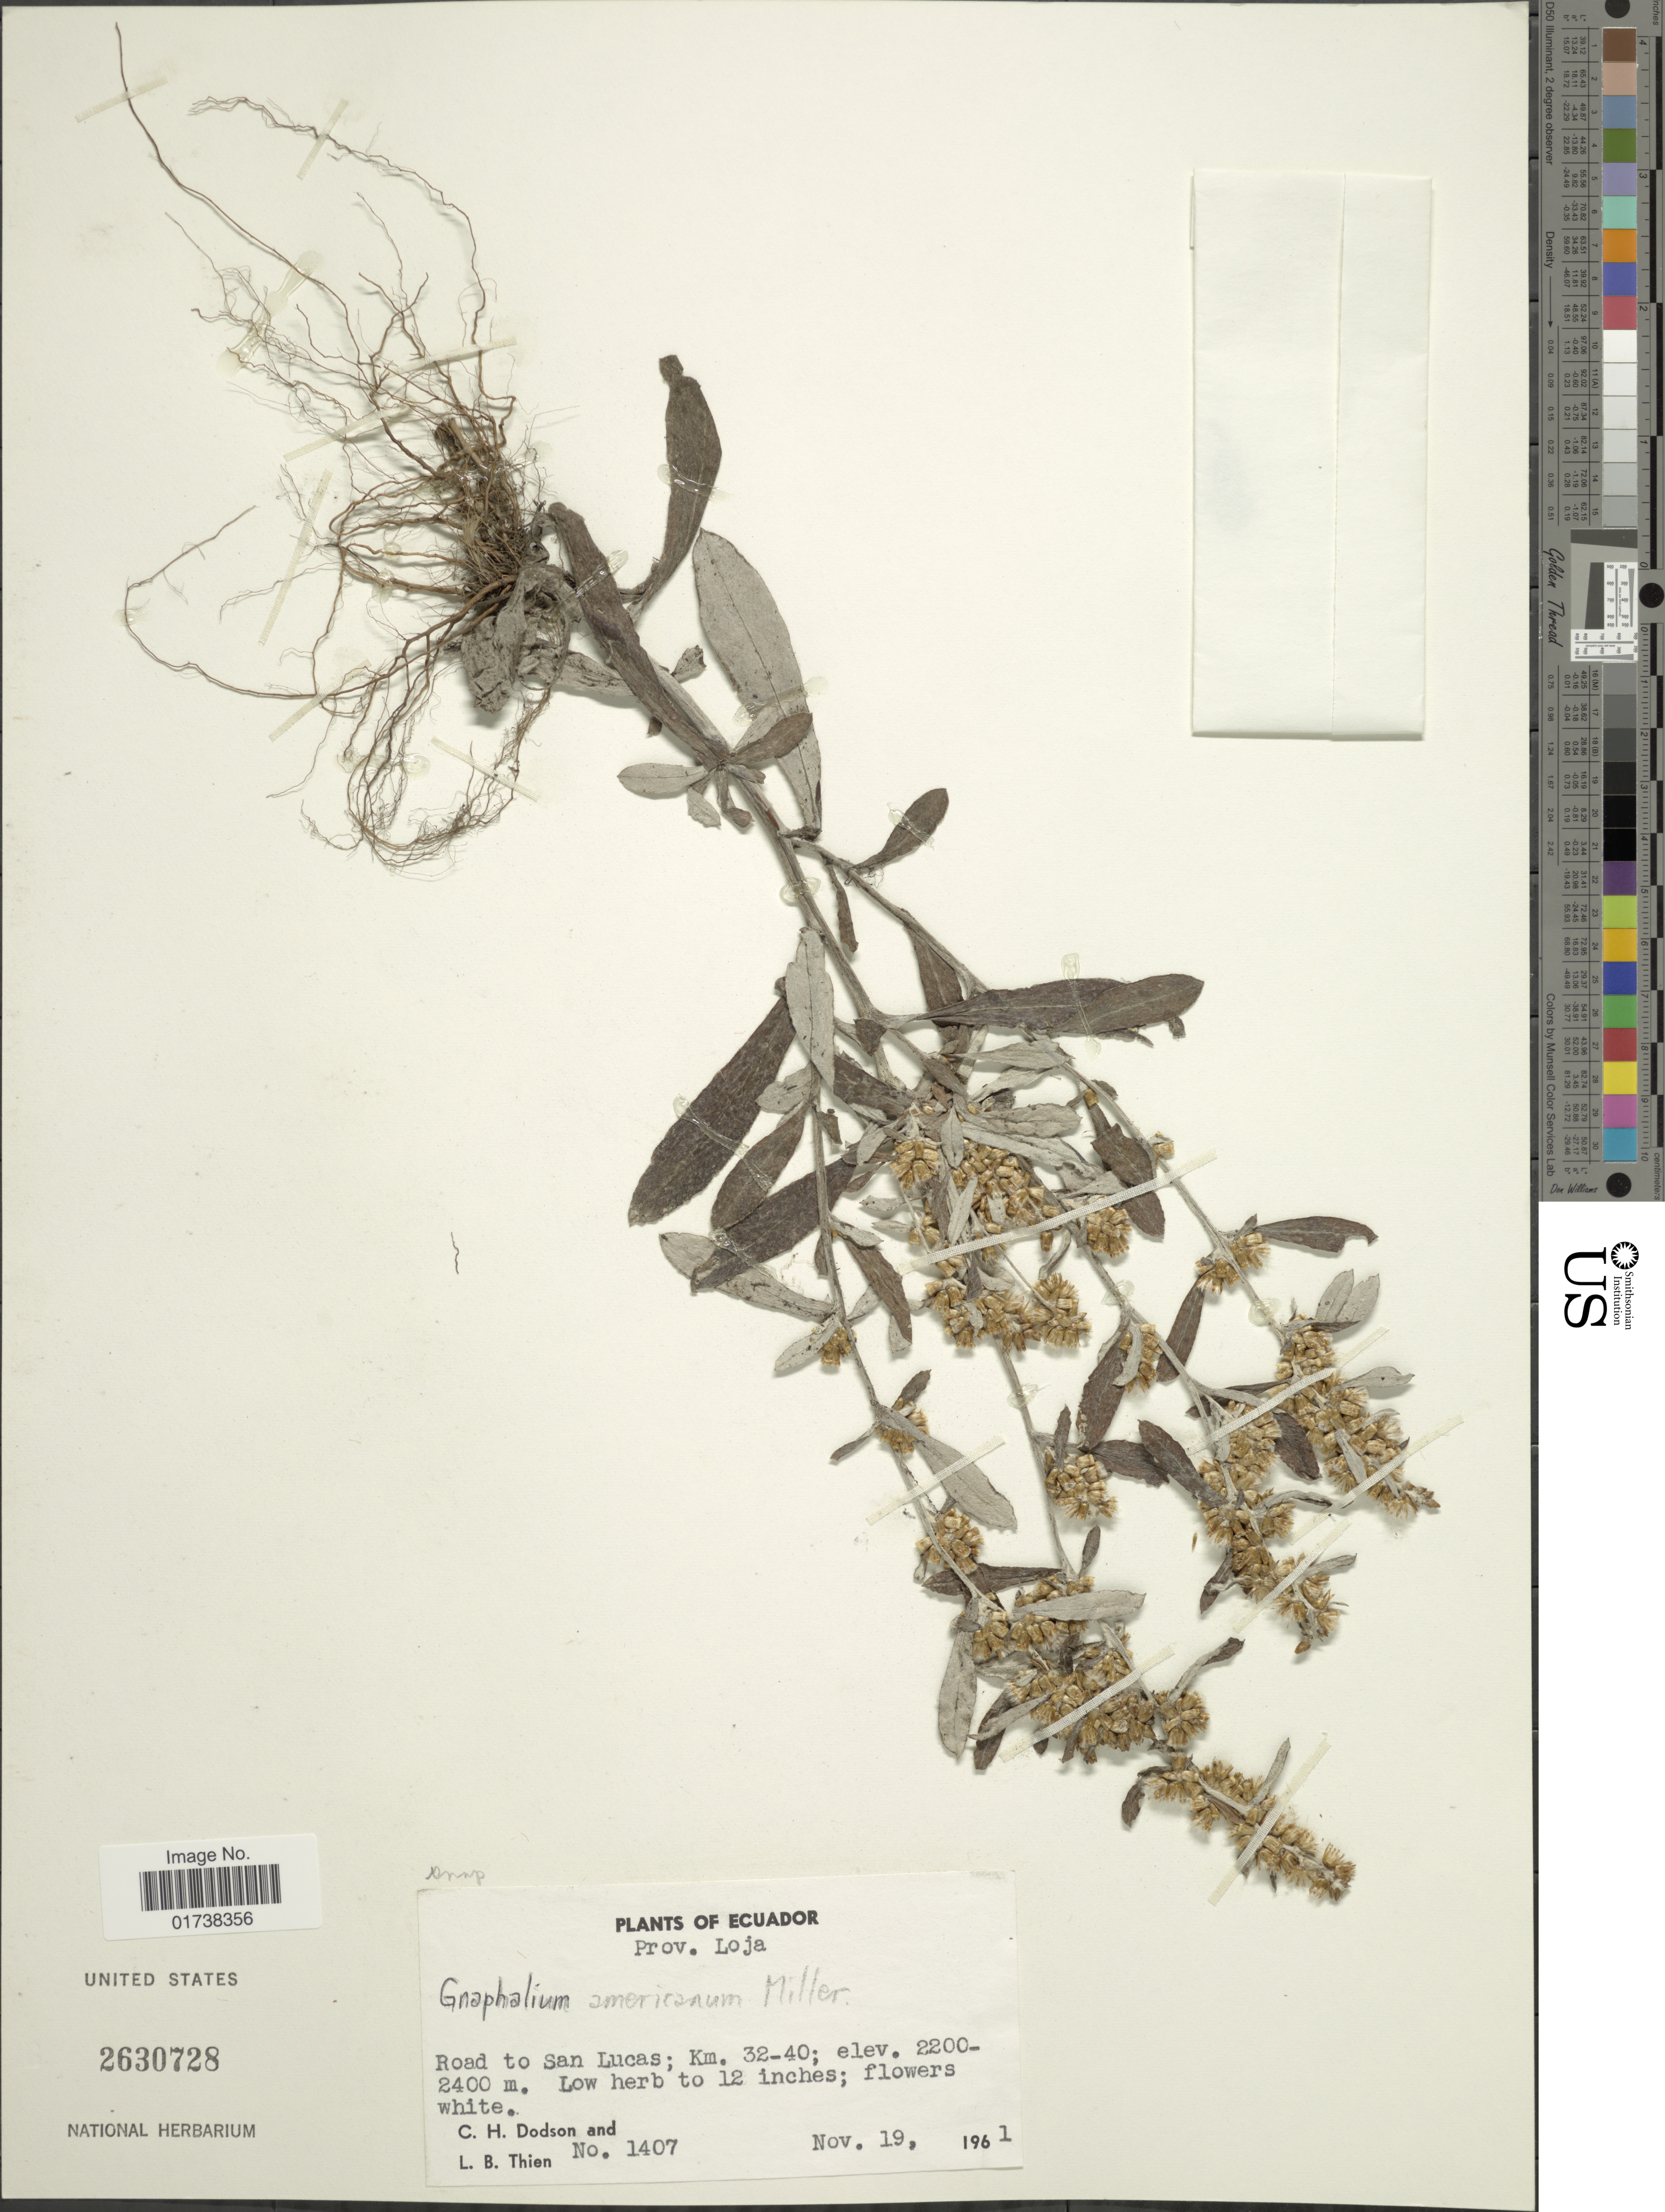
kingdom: Plantae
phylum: Tracheophyta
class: Magnoliopsida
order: Asterales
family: Asteraceae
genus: Gamochaeta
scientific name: Gamochaeta americana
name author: (Mill.) Wedd.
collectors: C. H. Dodson & L. Thien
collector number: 1407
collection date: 1961-11-19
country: Ecuador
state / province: Loja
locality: Road to San Lucas: Km. 32-40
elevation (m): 2200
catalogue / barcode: US 2630728